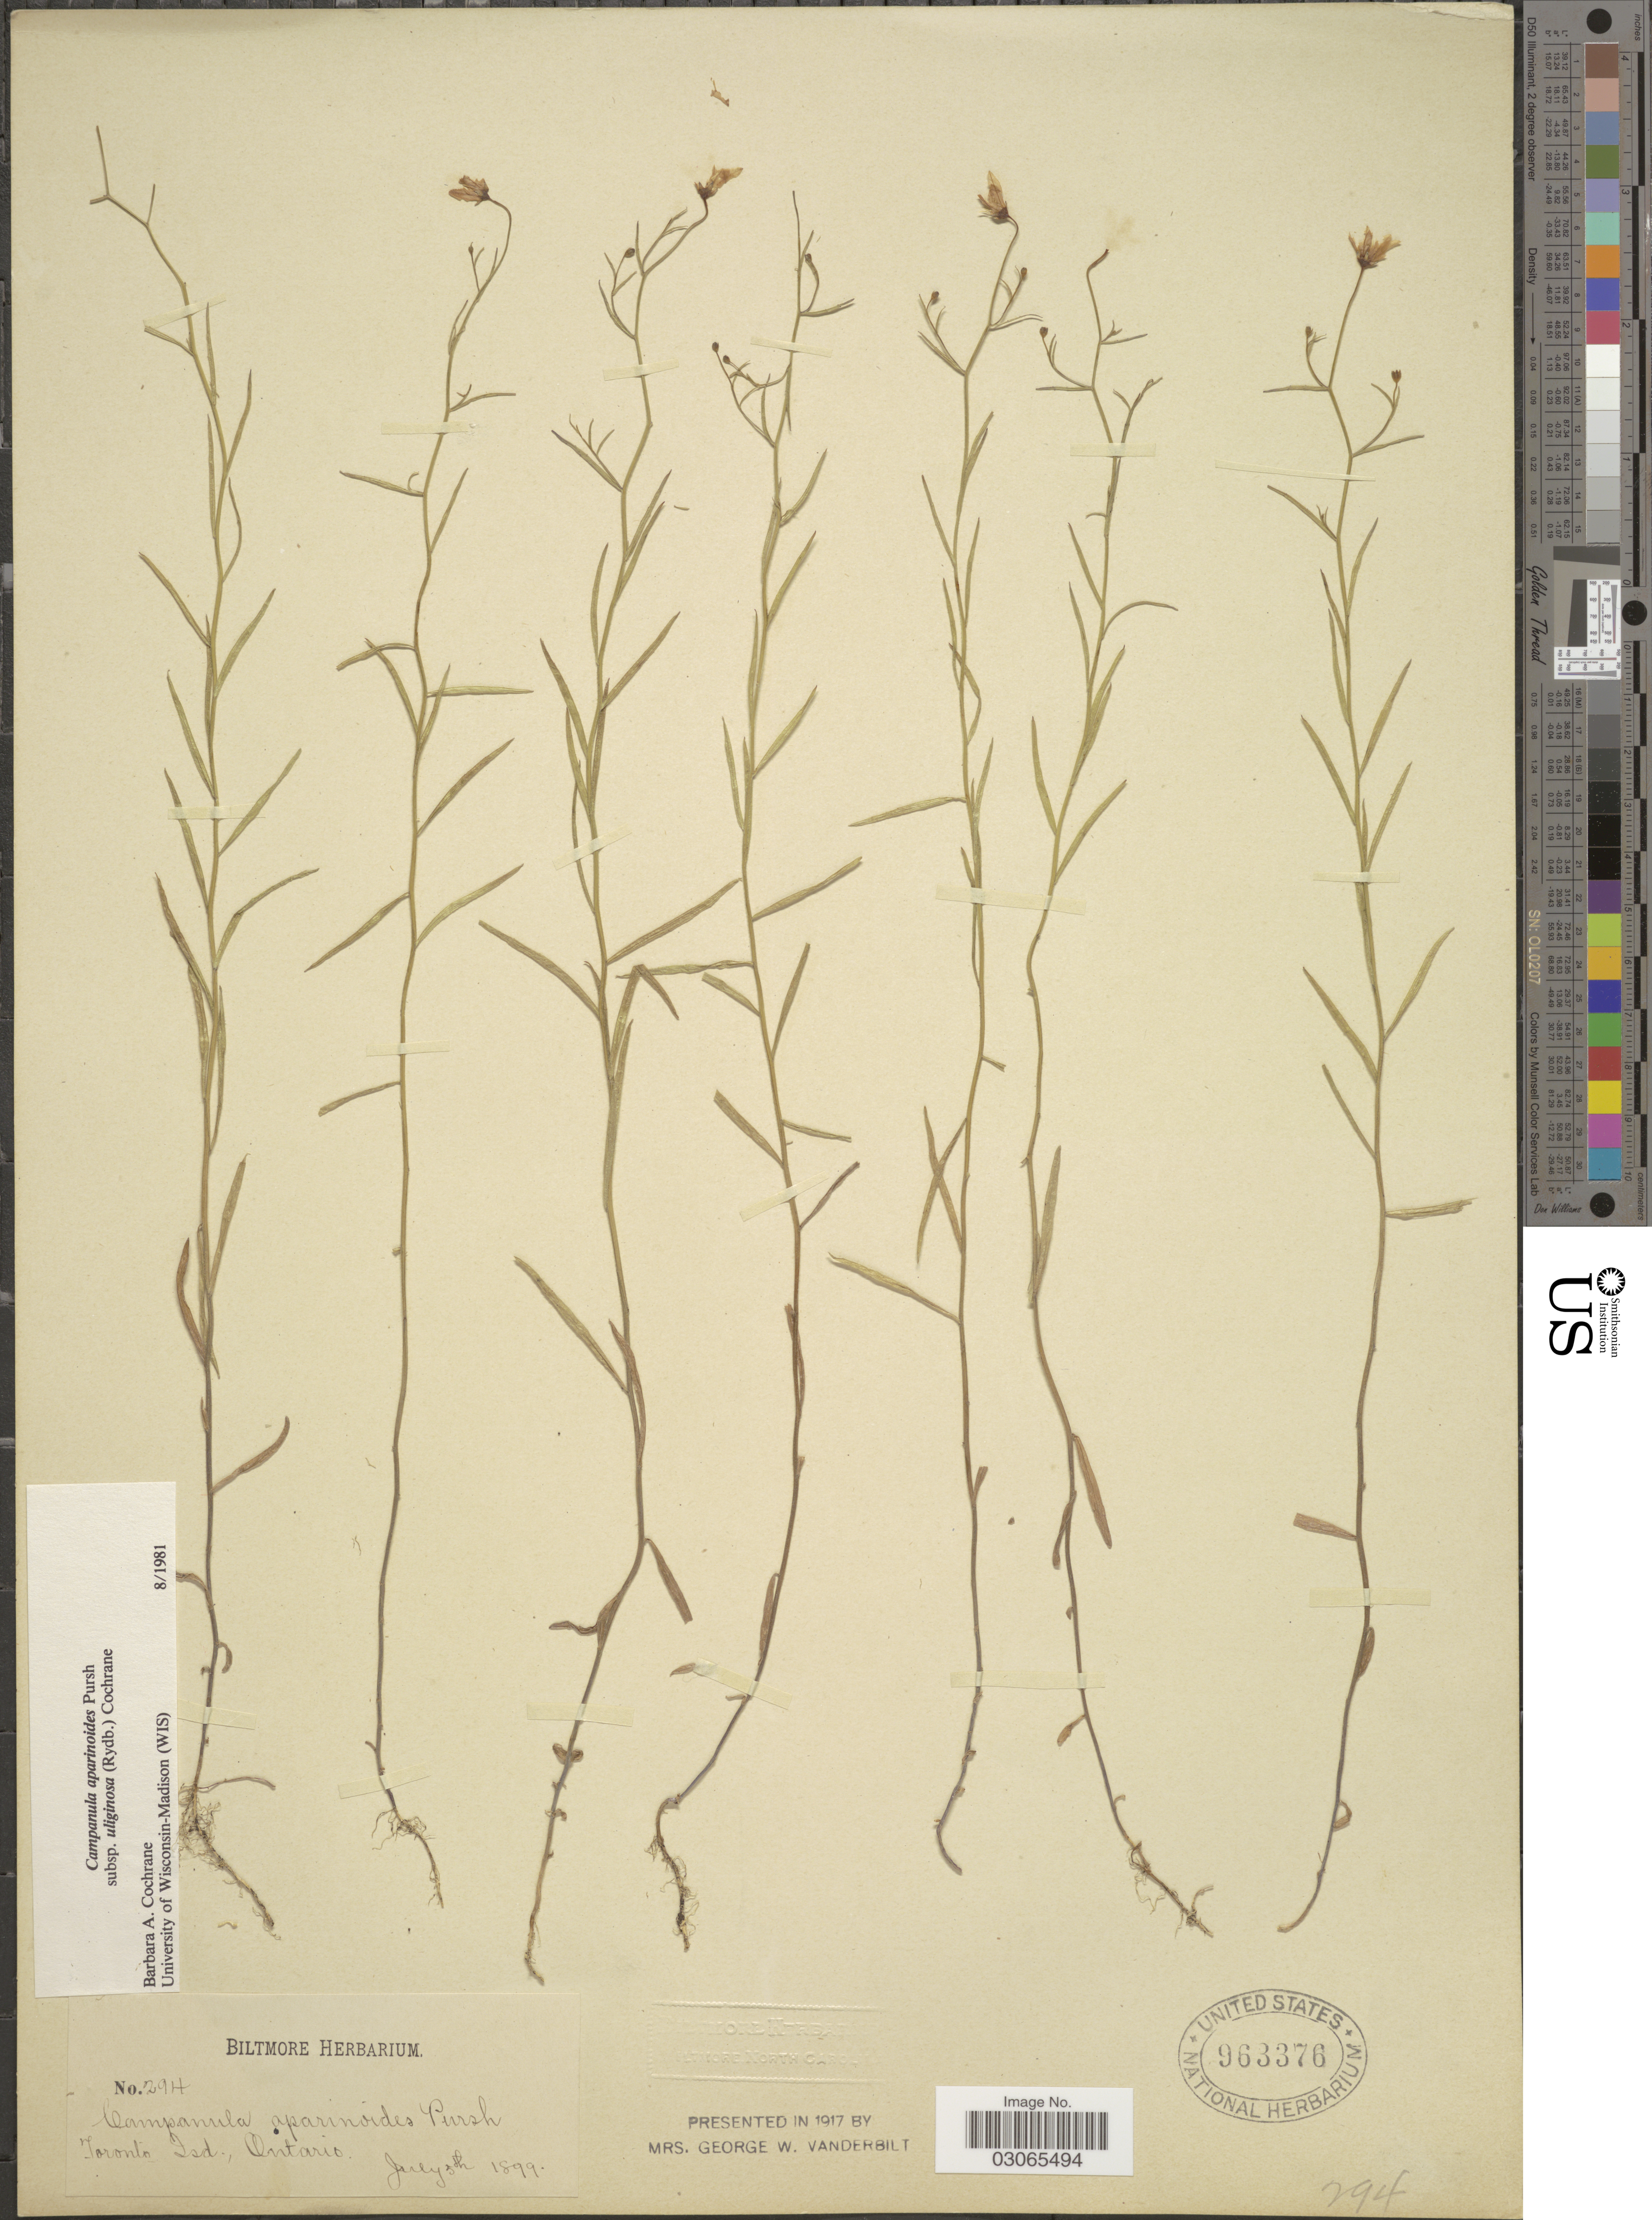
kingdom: Plantae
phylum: Tracheophyta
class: Magnoliopsida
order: Asterales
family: Campanulaceae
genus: Campanula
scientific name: Campanula aparinoides var. uliginosa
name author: (Rydb.) Gleason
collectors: ex herb. Biltmore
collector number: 294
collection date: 1899-07-02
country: Canada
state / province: Ontario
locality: Toronto Isd.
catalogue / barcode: US 963376